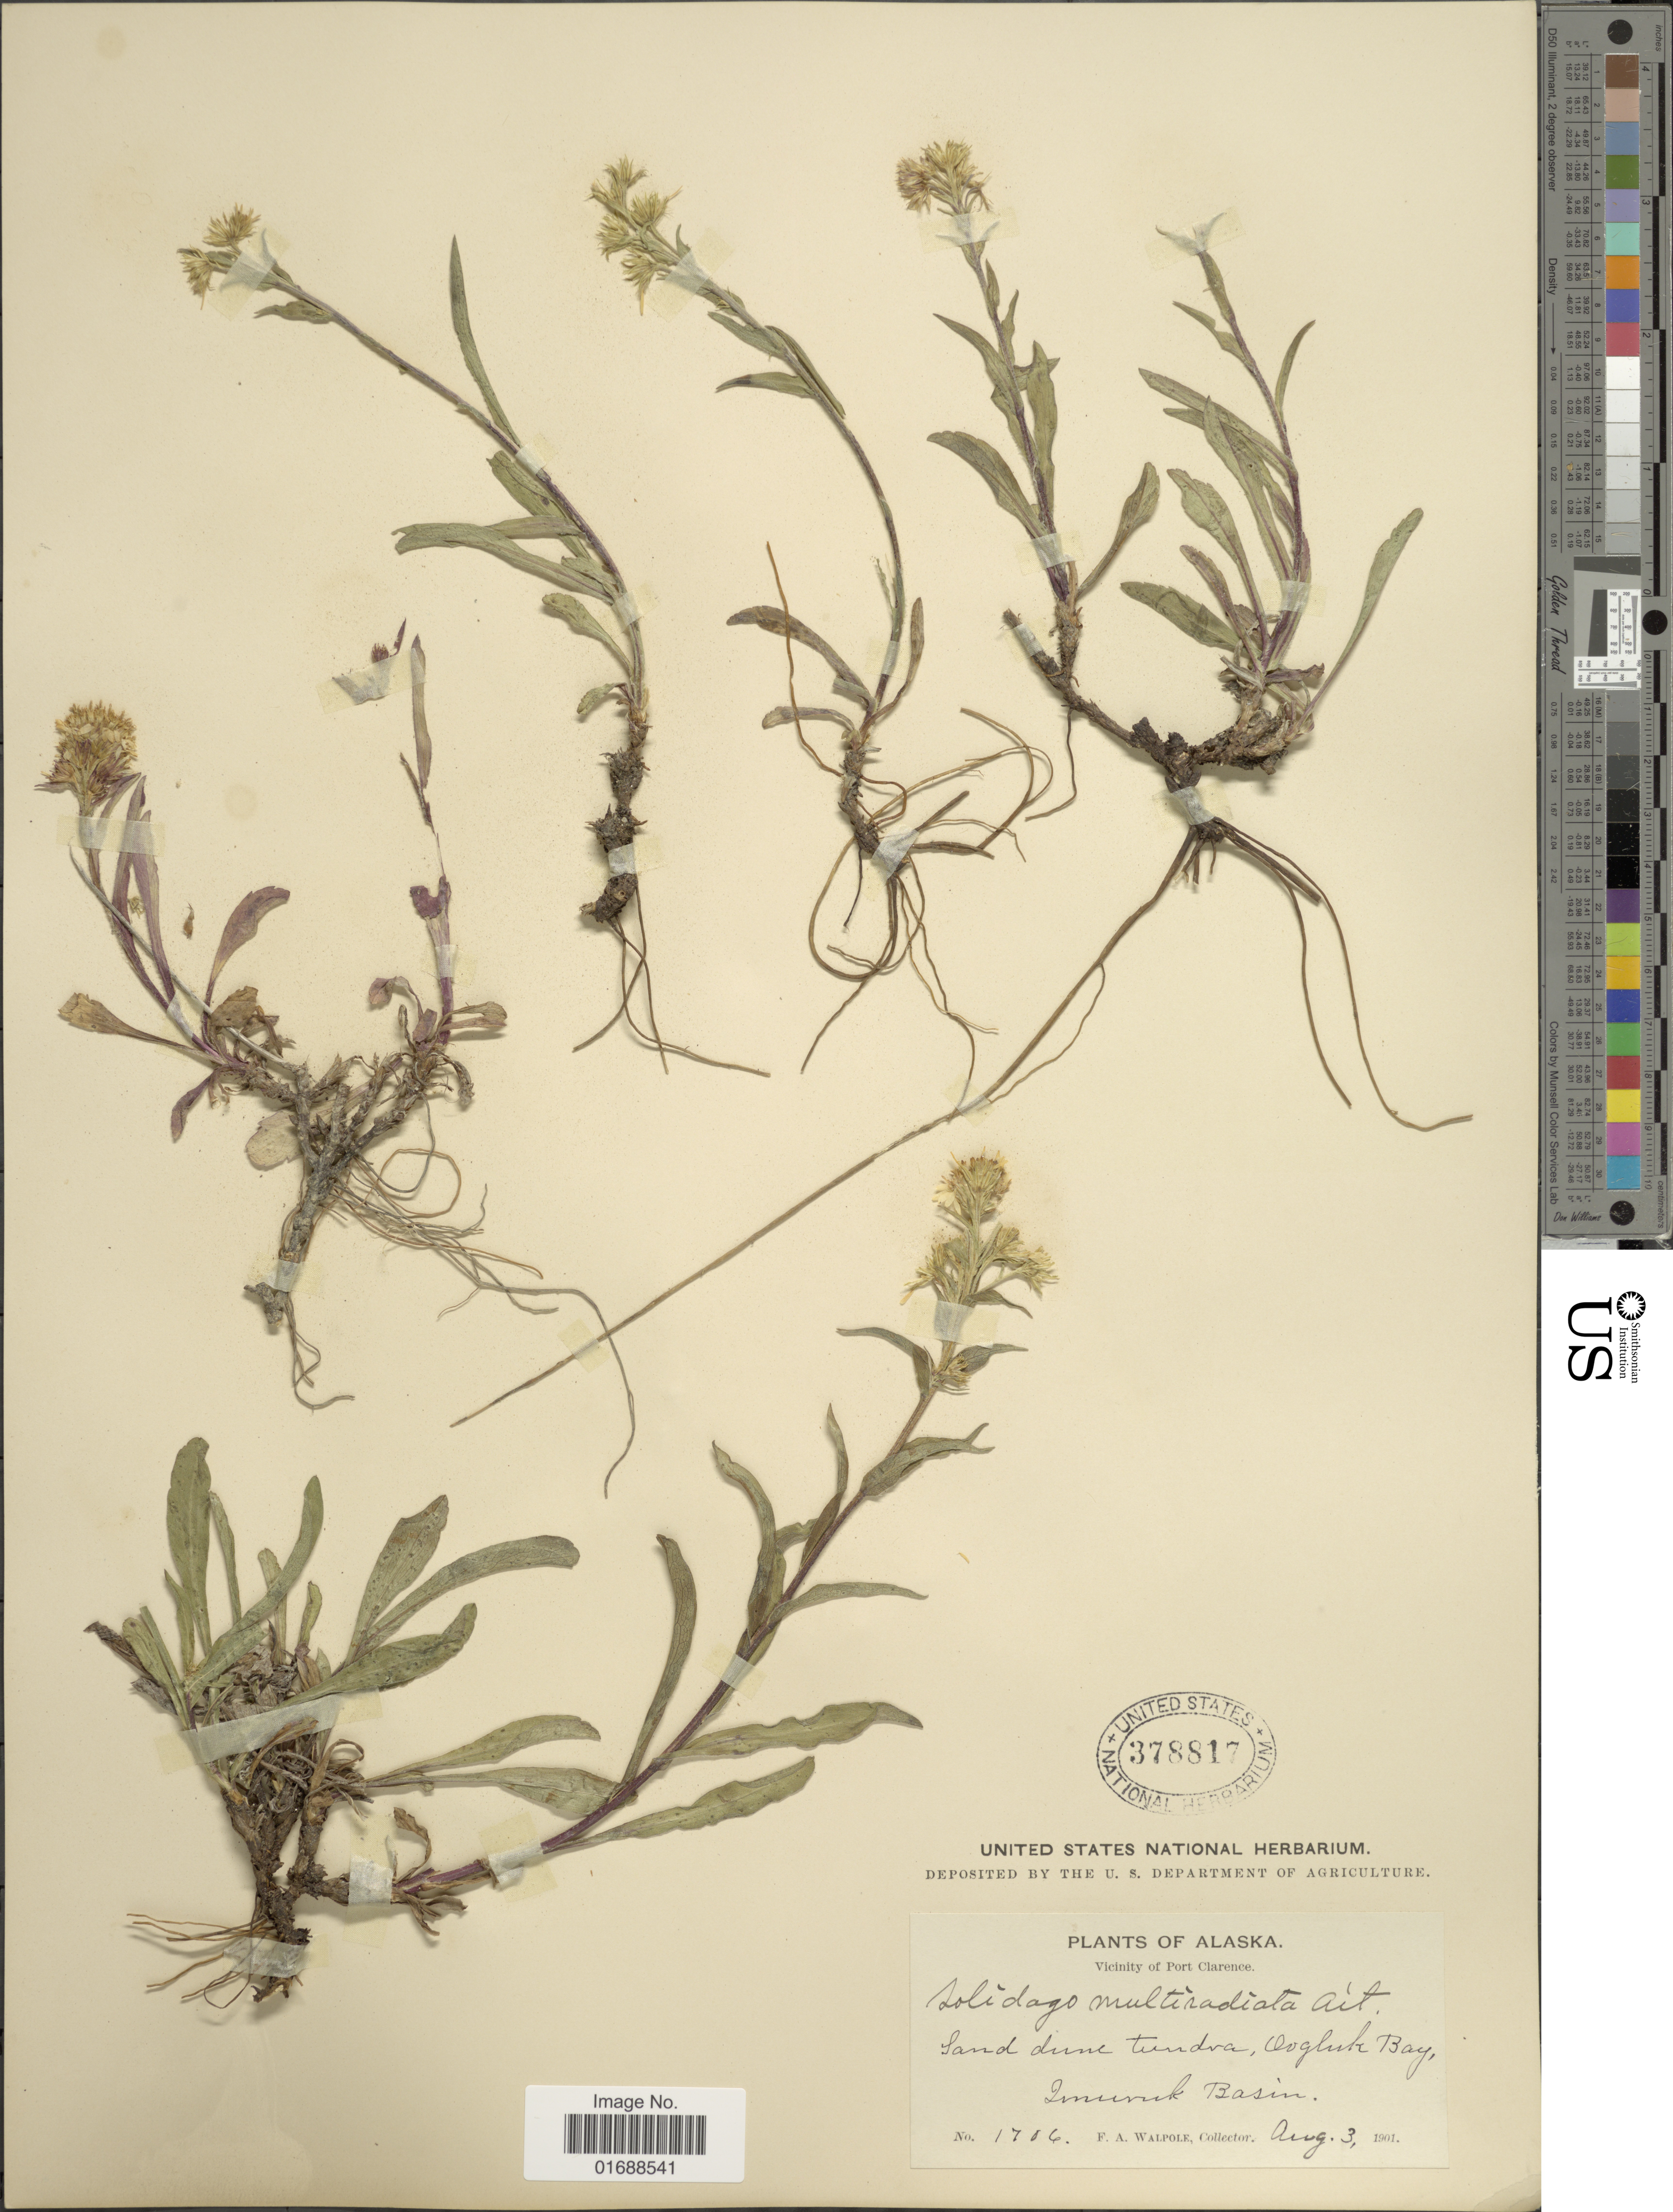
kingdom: Plantae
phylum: Tracheophyta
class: Magnoliopsida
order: Asterales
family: Asteraceae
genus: Solidago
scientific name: Solidago multiradiata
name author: Aiton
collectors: F. Walpole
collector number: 1706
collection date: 1901-08-03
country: United States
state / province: Alaska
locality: Vicinity of Port Clarence, Sand dune tundra, Oogluk Bay, Imuruk Basin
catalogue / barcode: US 378817